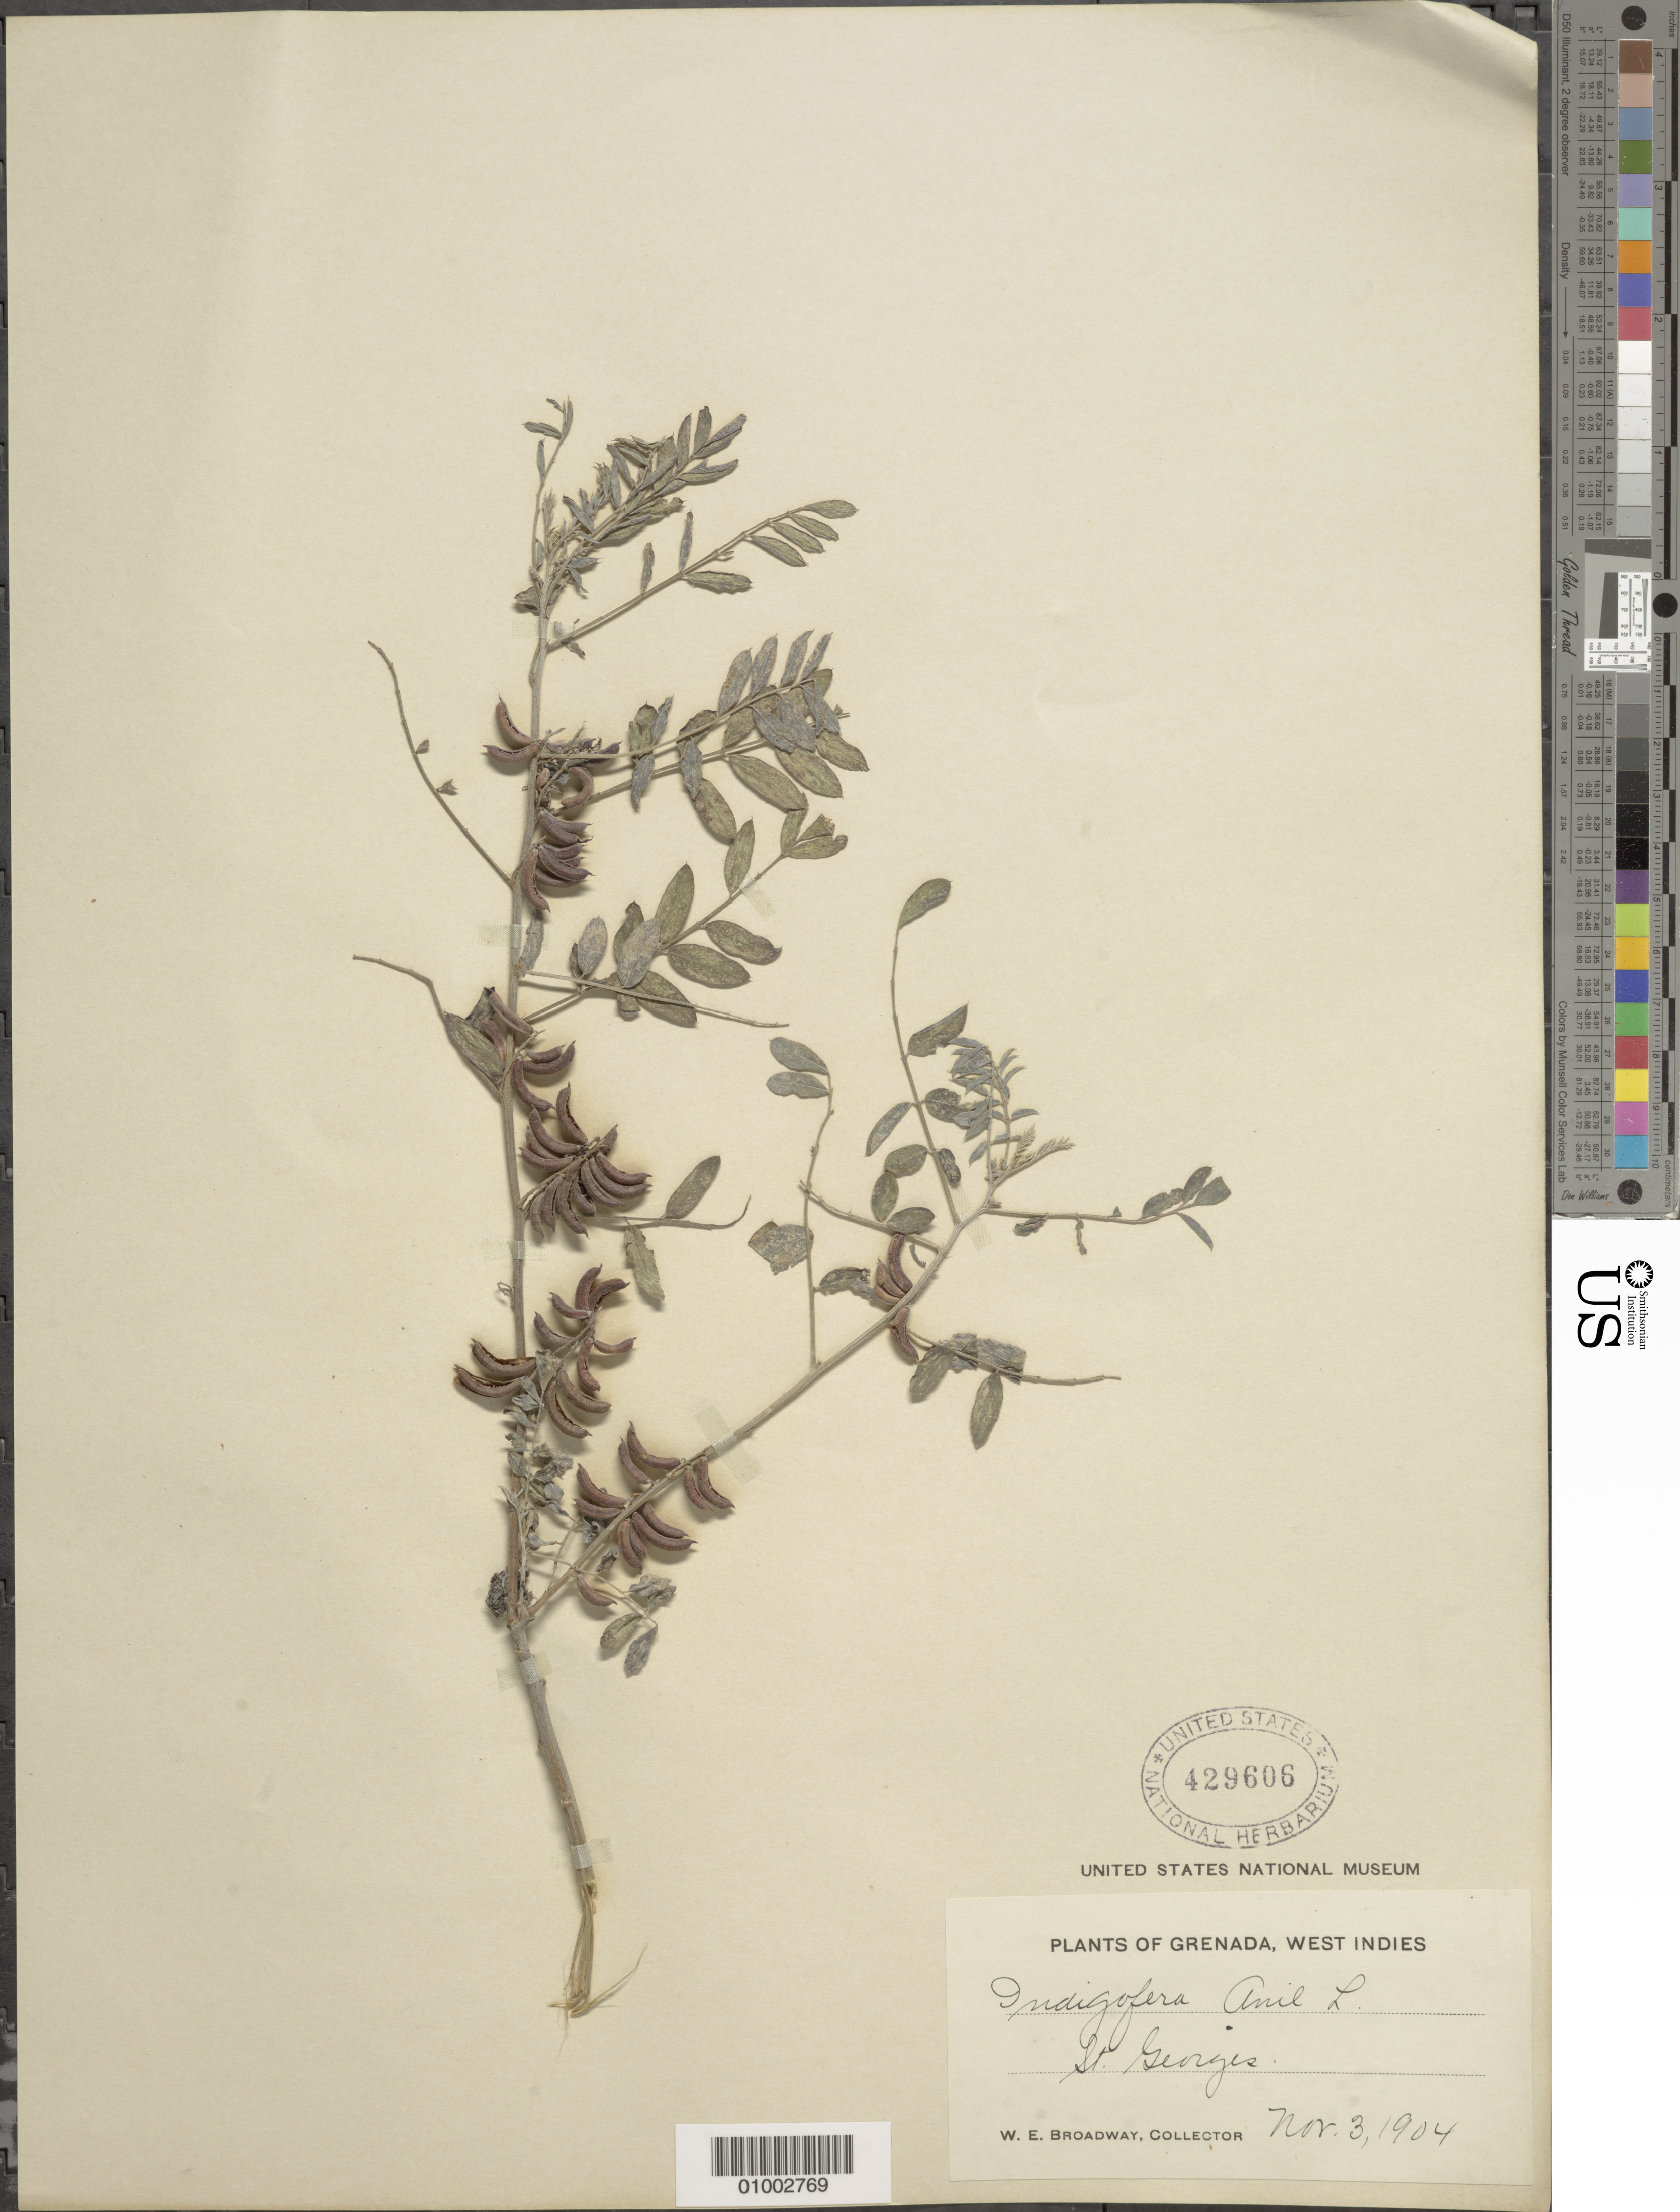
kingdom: Plantae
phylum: Tracheophyta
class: Magnoliopsida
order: Fabales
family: Fabaceae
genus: Indigofera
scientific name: Indigofera suffruticosa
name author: Mill.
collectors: W. E. Broadway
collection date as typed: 03 Nov 1904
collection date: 1904-11-03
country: Grenada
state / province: Saint George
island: Grenada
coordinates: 0 N, 0 E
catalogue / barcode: US 429606